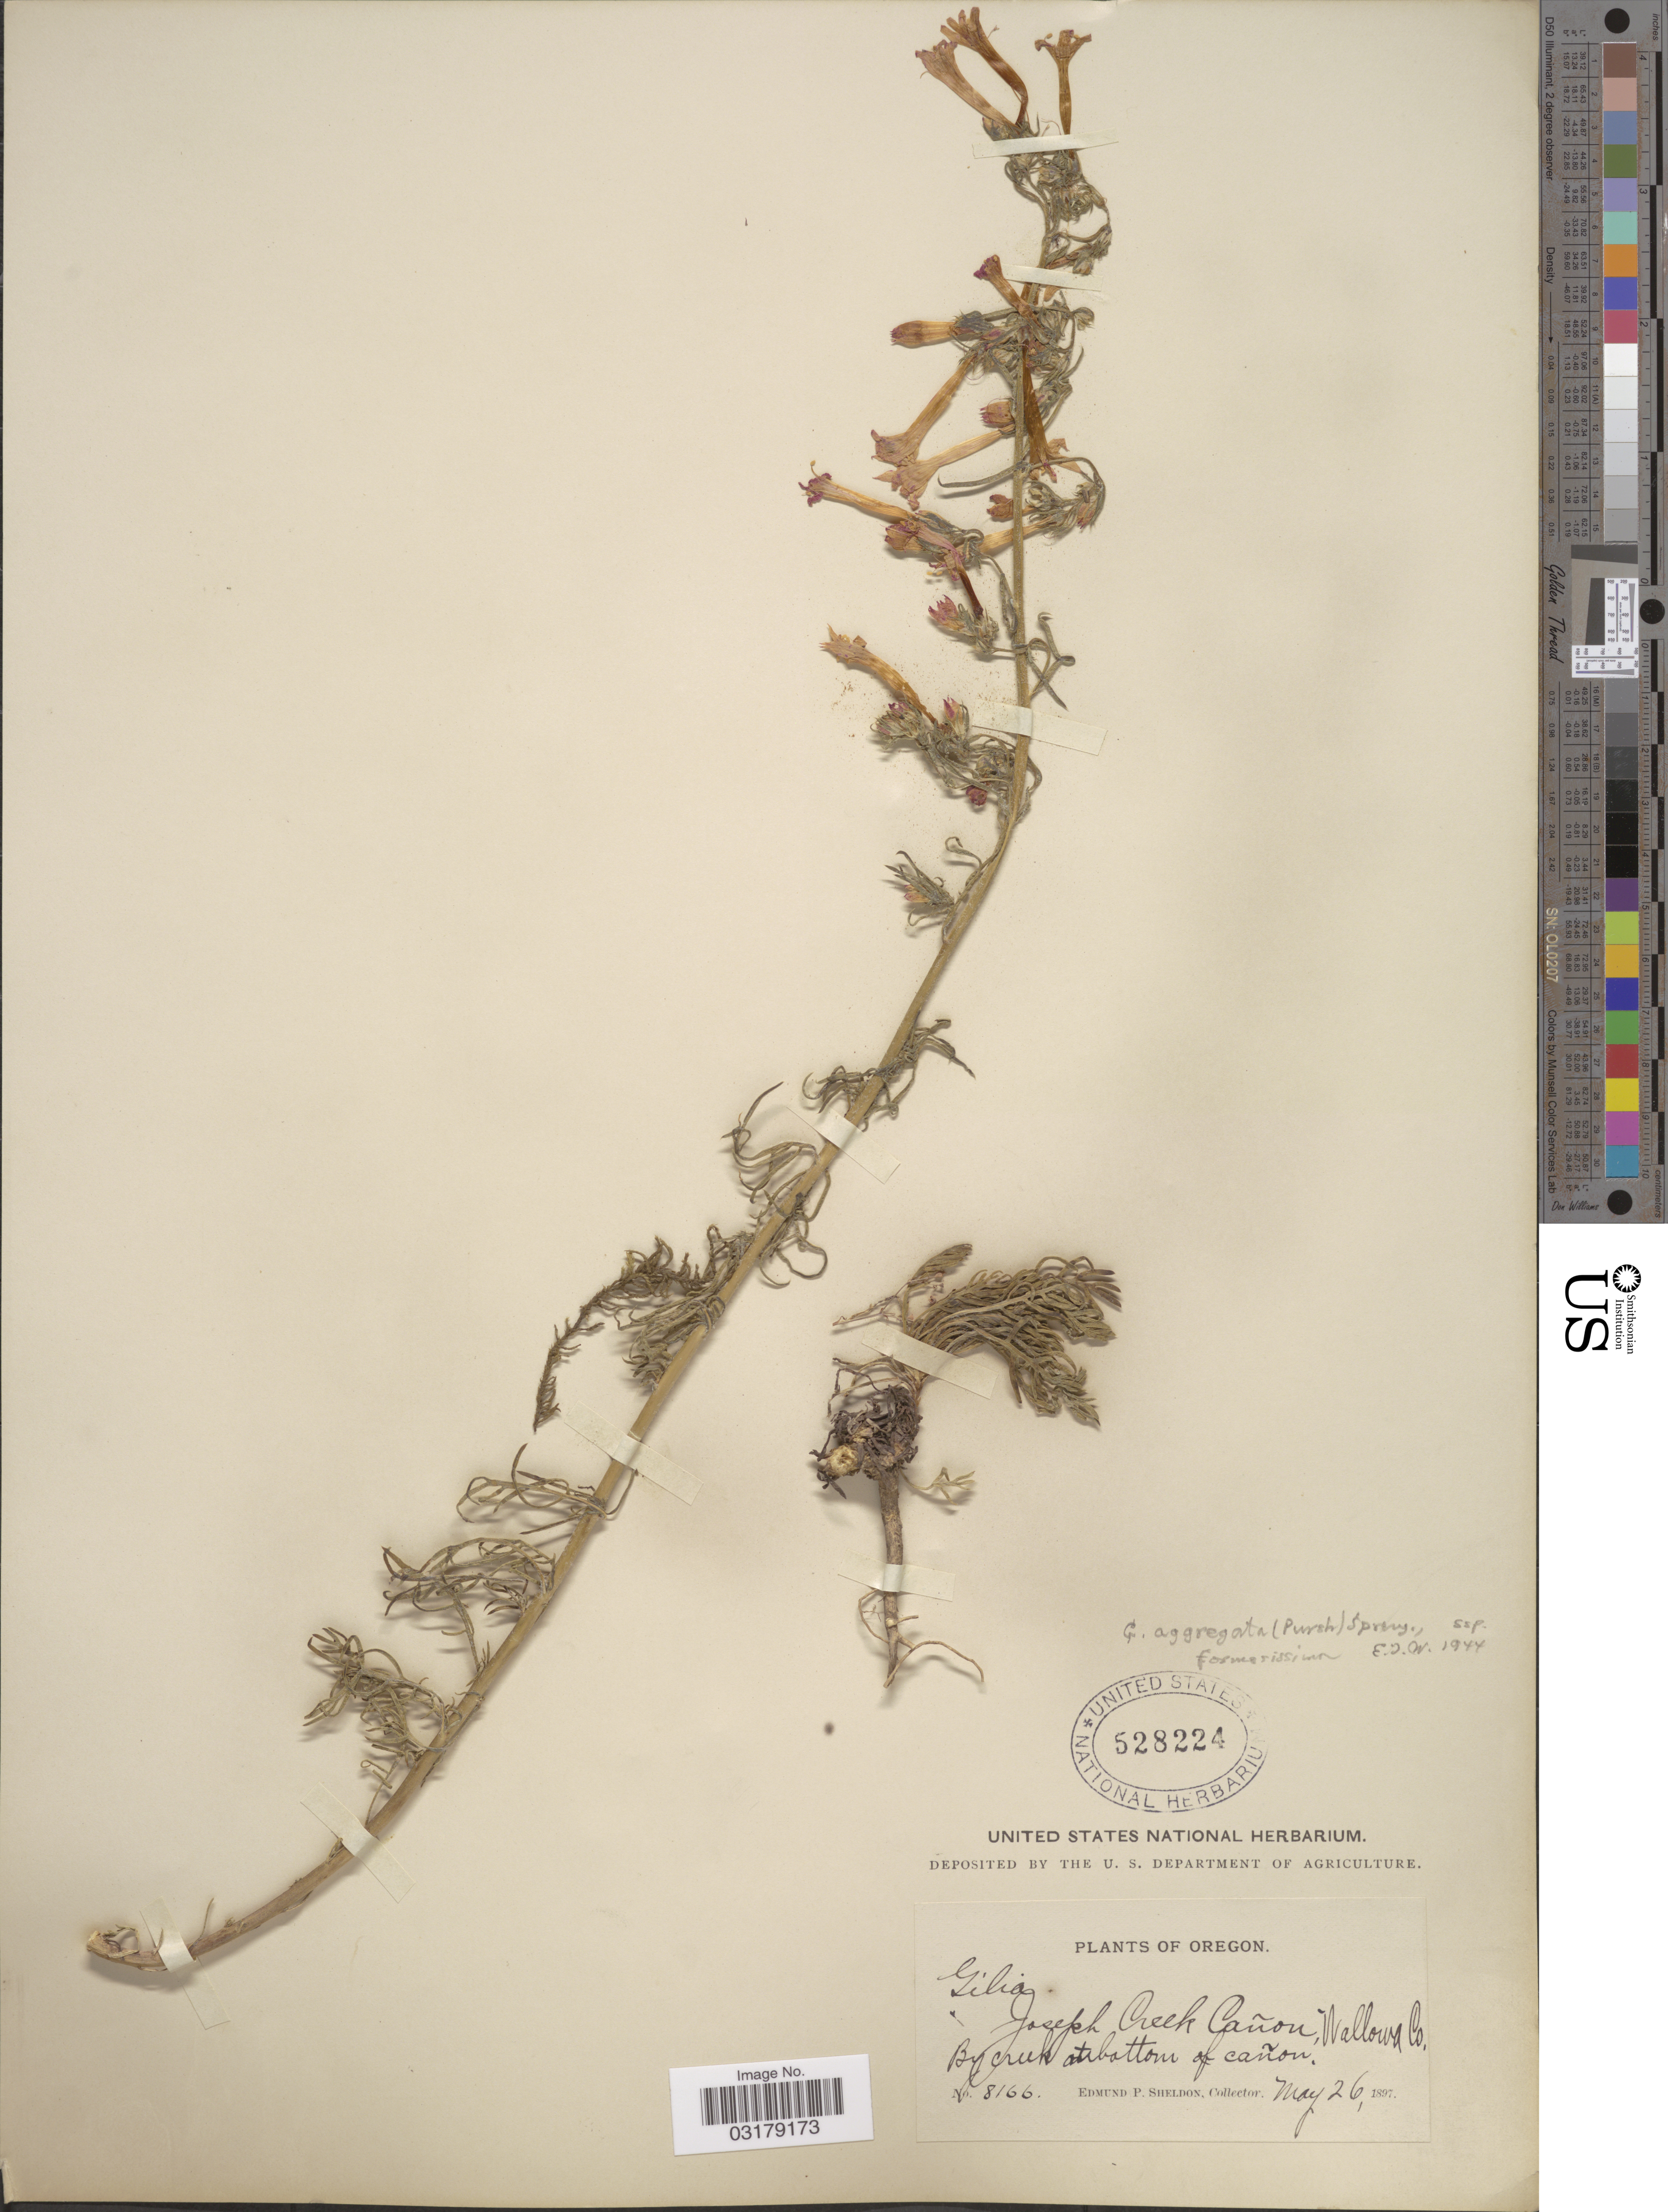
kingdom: Plantae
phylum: Tracheophyta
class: Magnoliopsida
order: Ericales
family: Polemoniaceae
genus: Ipomopsis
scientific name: Ipomopsis aggregata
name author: (Pursh) V.E. Grant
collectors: E. P. Sheldon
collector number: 8166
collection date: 1897-05-26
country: United States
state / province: Oregon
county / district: Wallowa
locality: Joseph Creek Cañon, Wallowa Co. By creek at bottom of cañon.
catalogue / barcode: US 528224